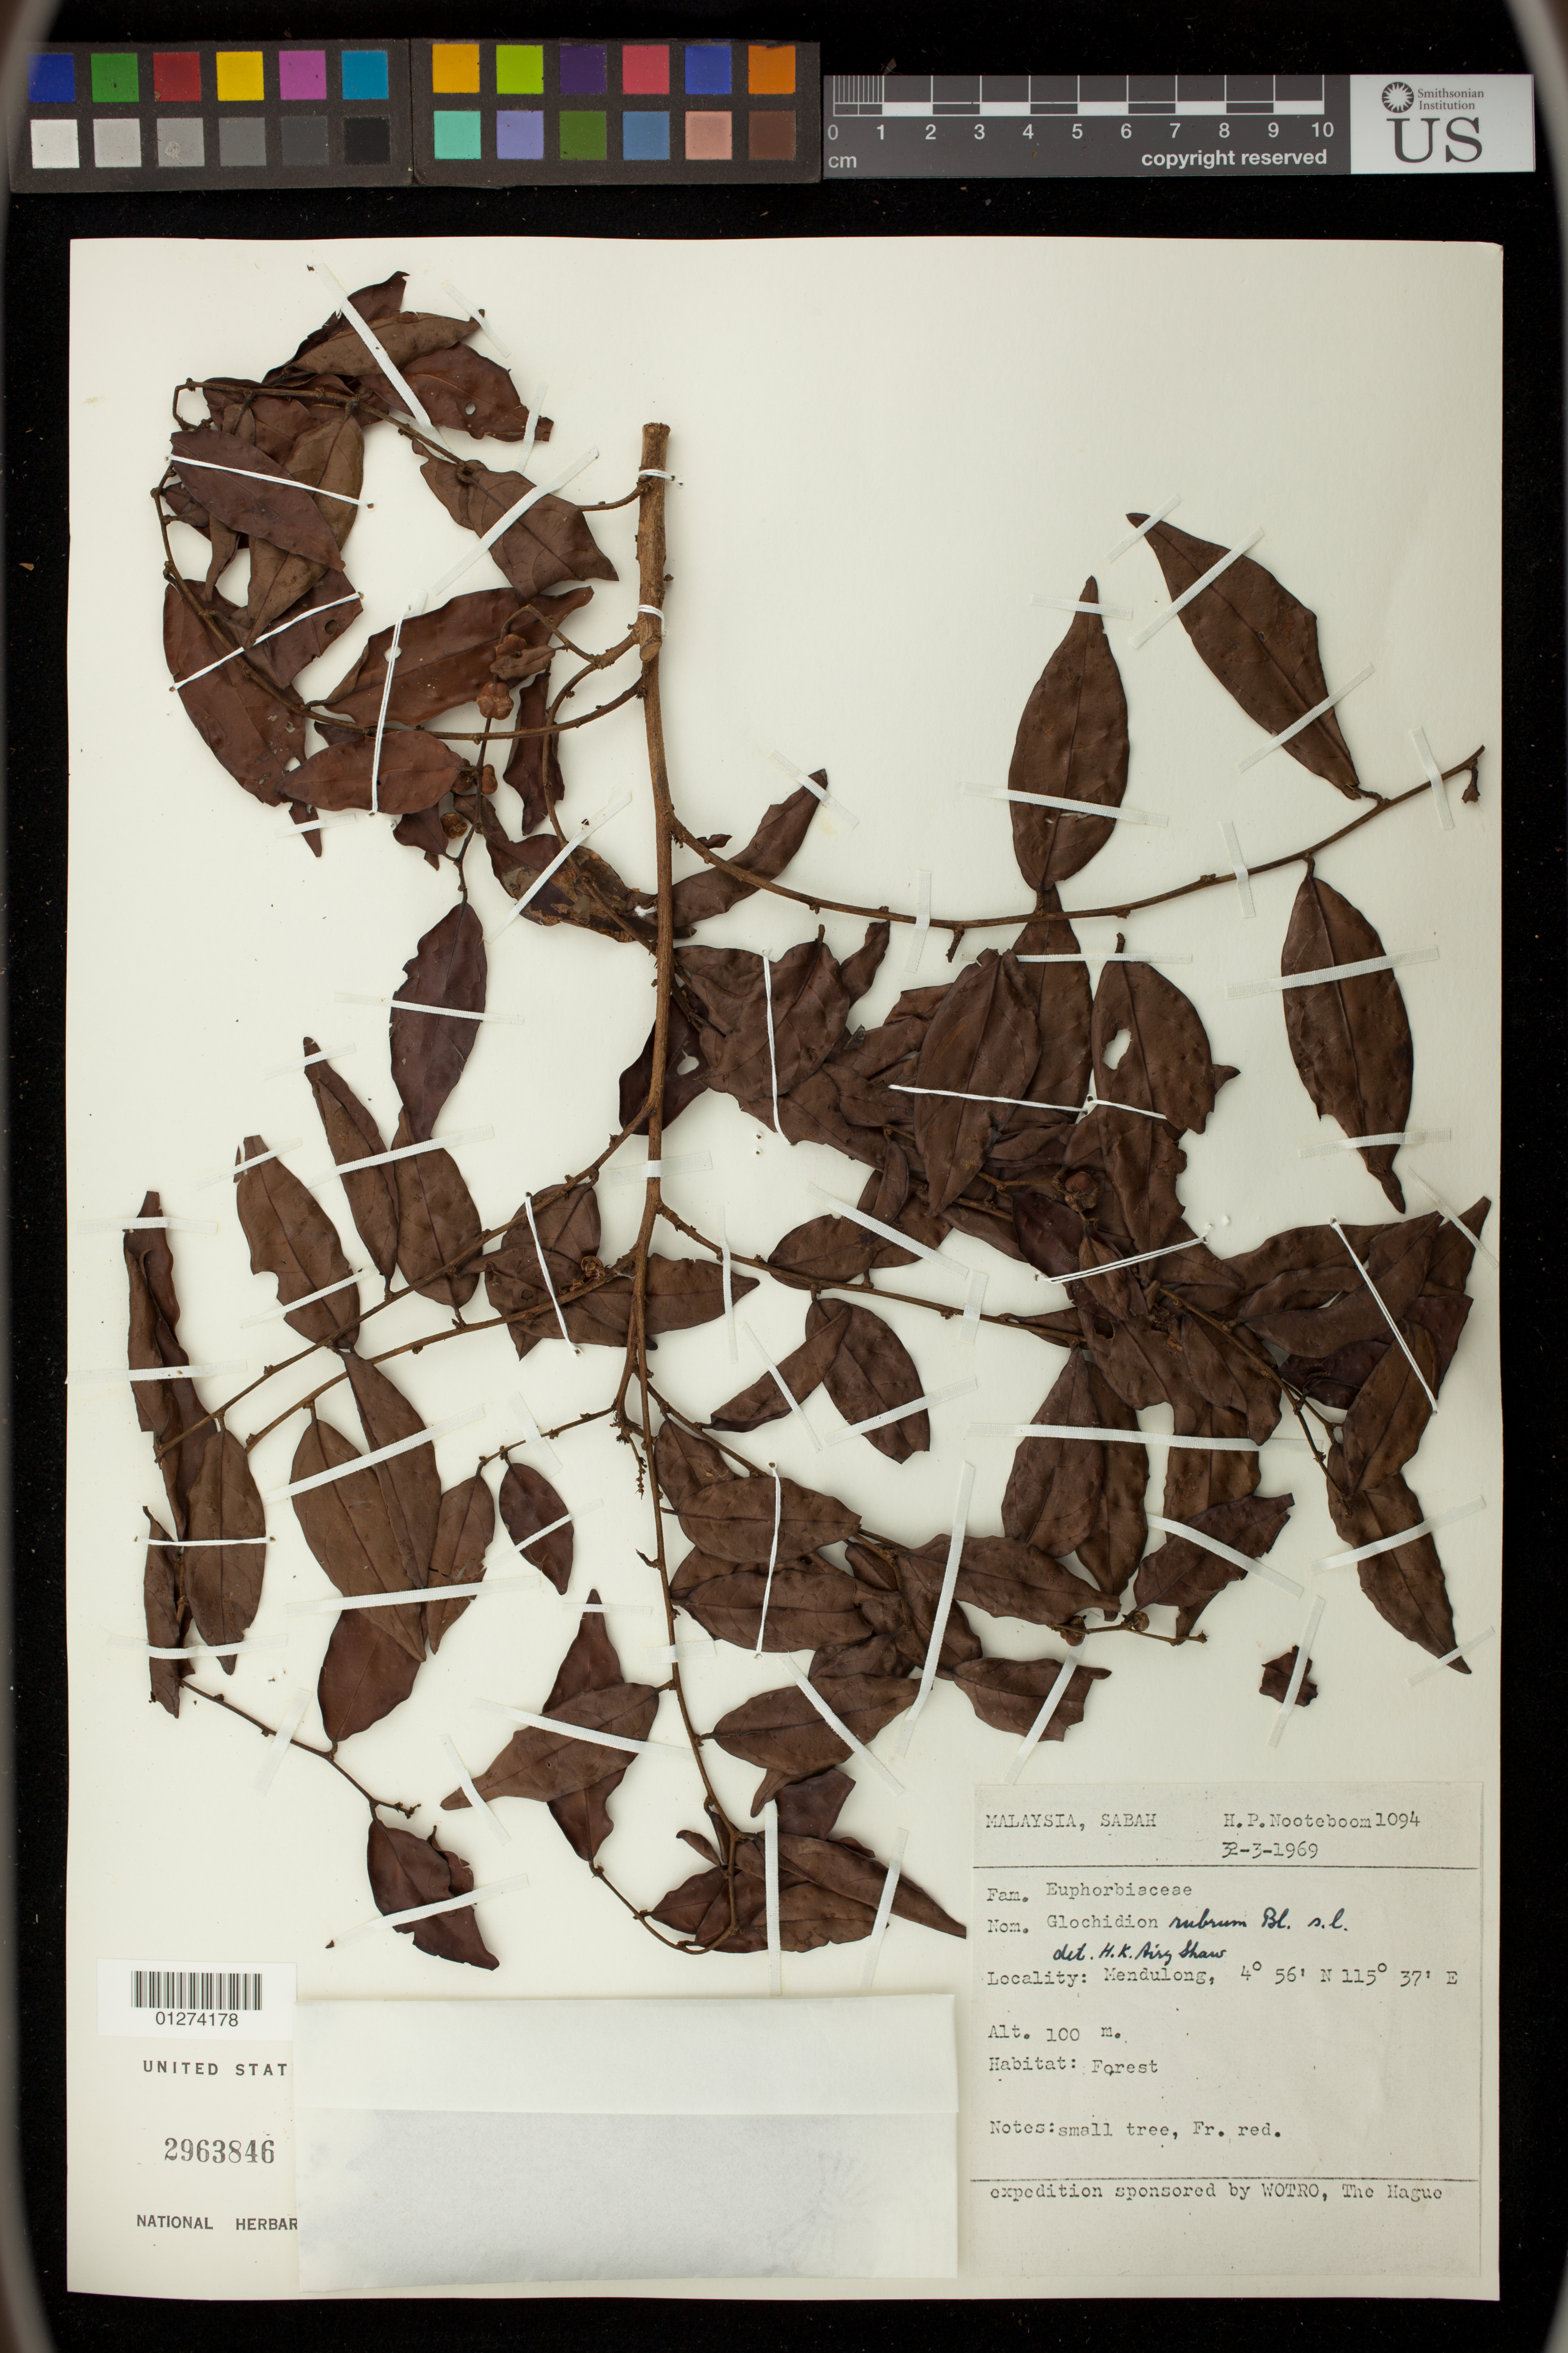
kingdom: Plantae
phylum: Tracheophyta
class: Magnoliopsida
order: Malpighiales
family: Phyllanthaceae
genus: Glochidion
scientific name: Glochidion rubrum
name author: Blume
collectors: H. P. Nooteboom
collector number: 1094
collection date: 1969-03-31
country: Malaysia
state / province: Sabah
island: Borneo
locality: Mendulong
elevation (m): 100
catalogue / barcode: US 2963846